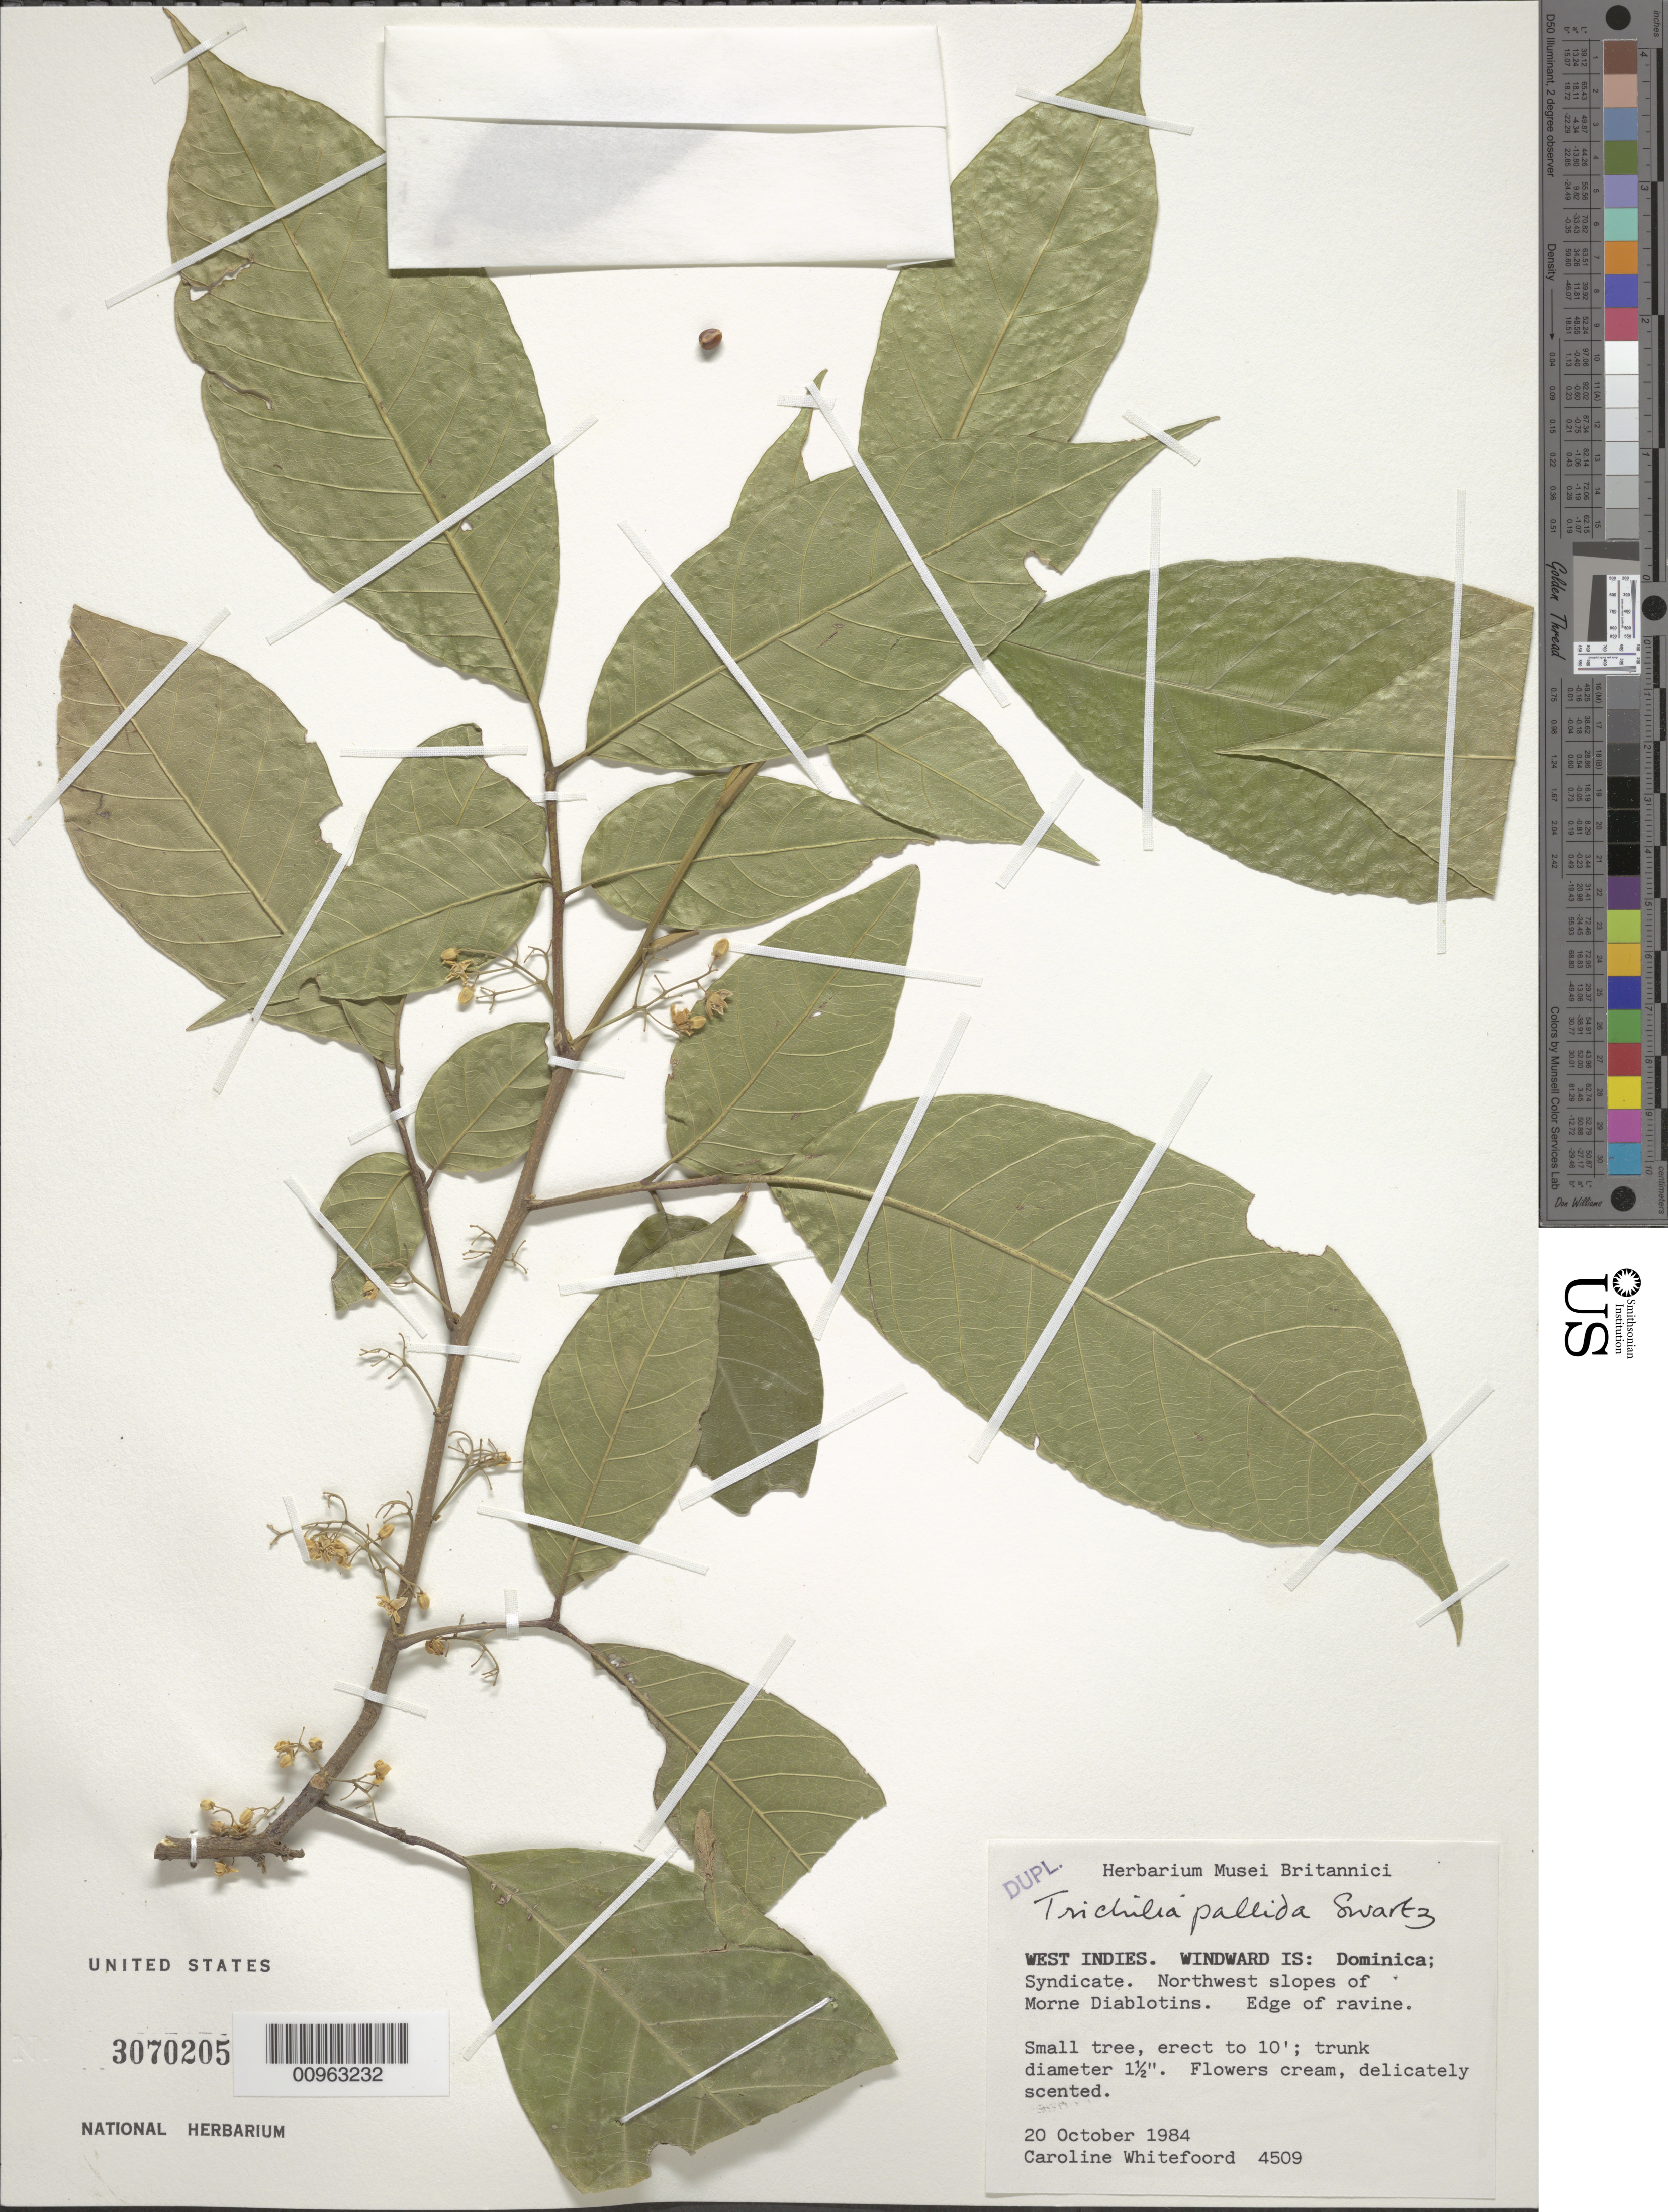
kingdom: Plantae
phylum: Tracheophyta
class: Magnoliopsida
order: Sapindales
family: Meliaceae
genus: Trichilia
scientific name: Trichilia pallida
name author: Sw.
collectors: C. Whitefoord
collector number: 4509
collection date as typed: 20 Oct 1984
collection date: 1984-10-20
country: Dominica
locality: Syndicate, northwest slopes of Morne Diablotins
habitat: Edge of ravine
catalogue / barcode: US 3070205